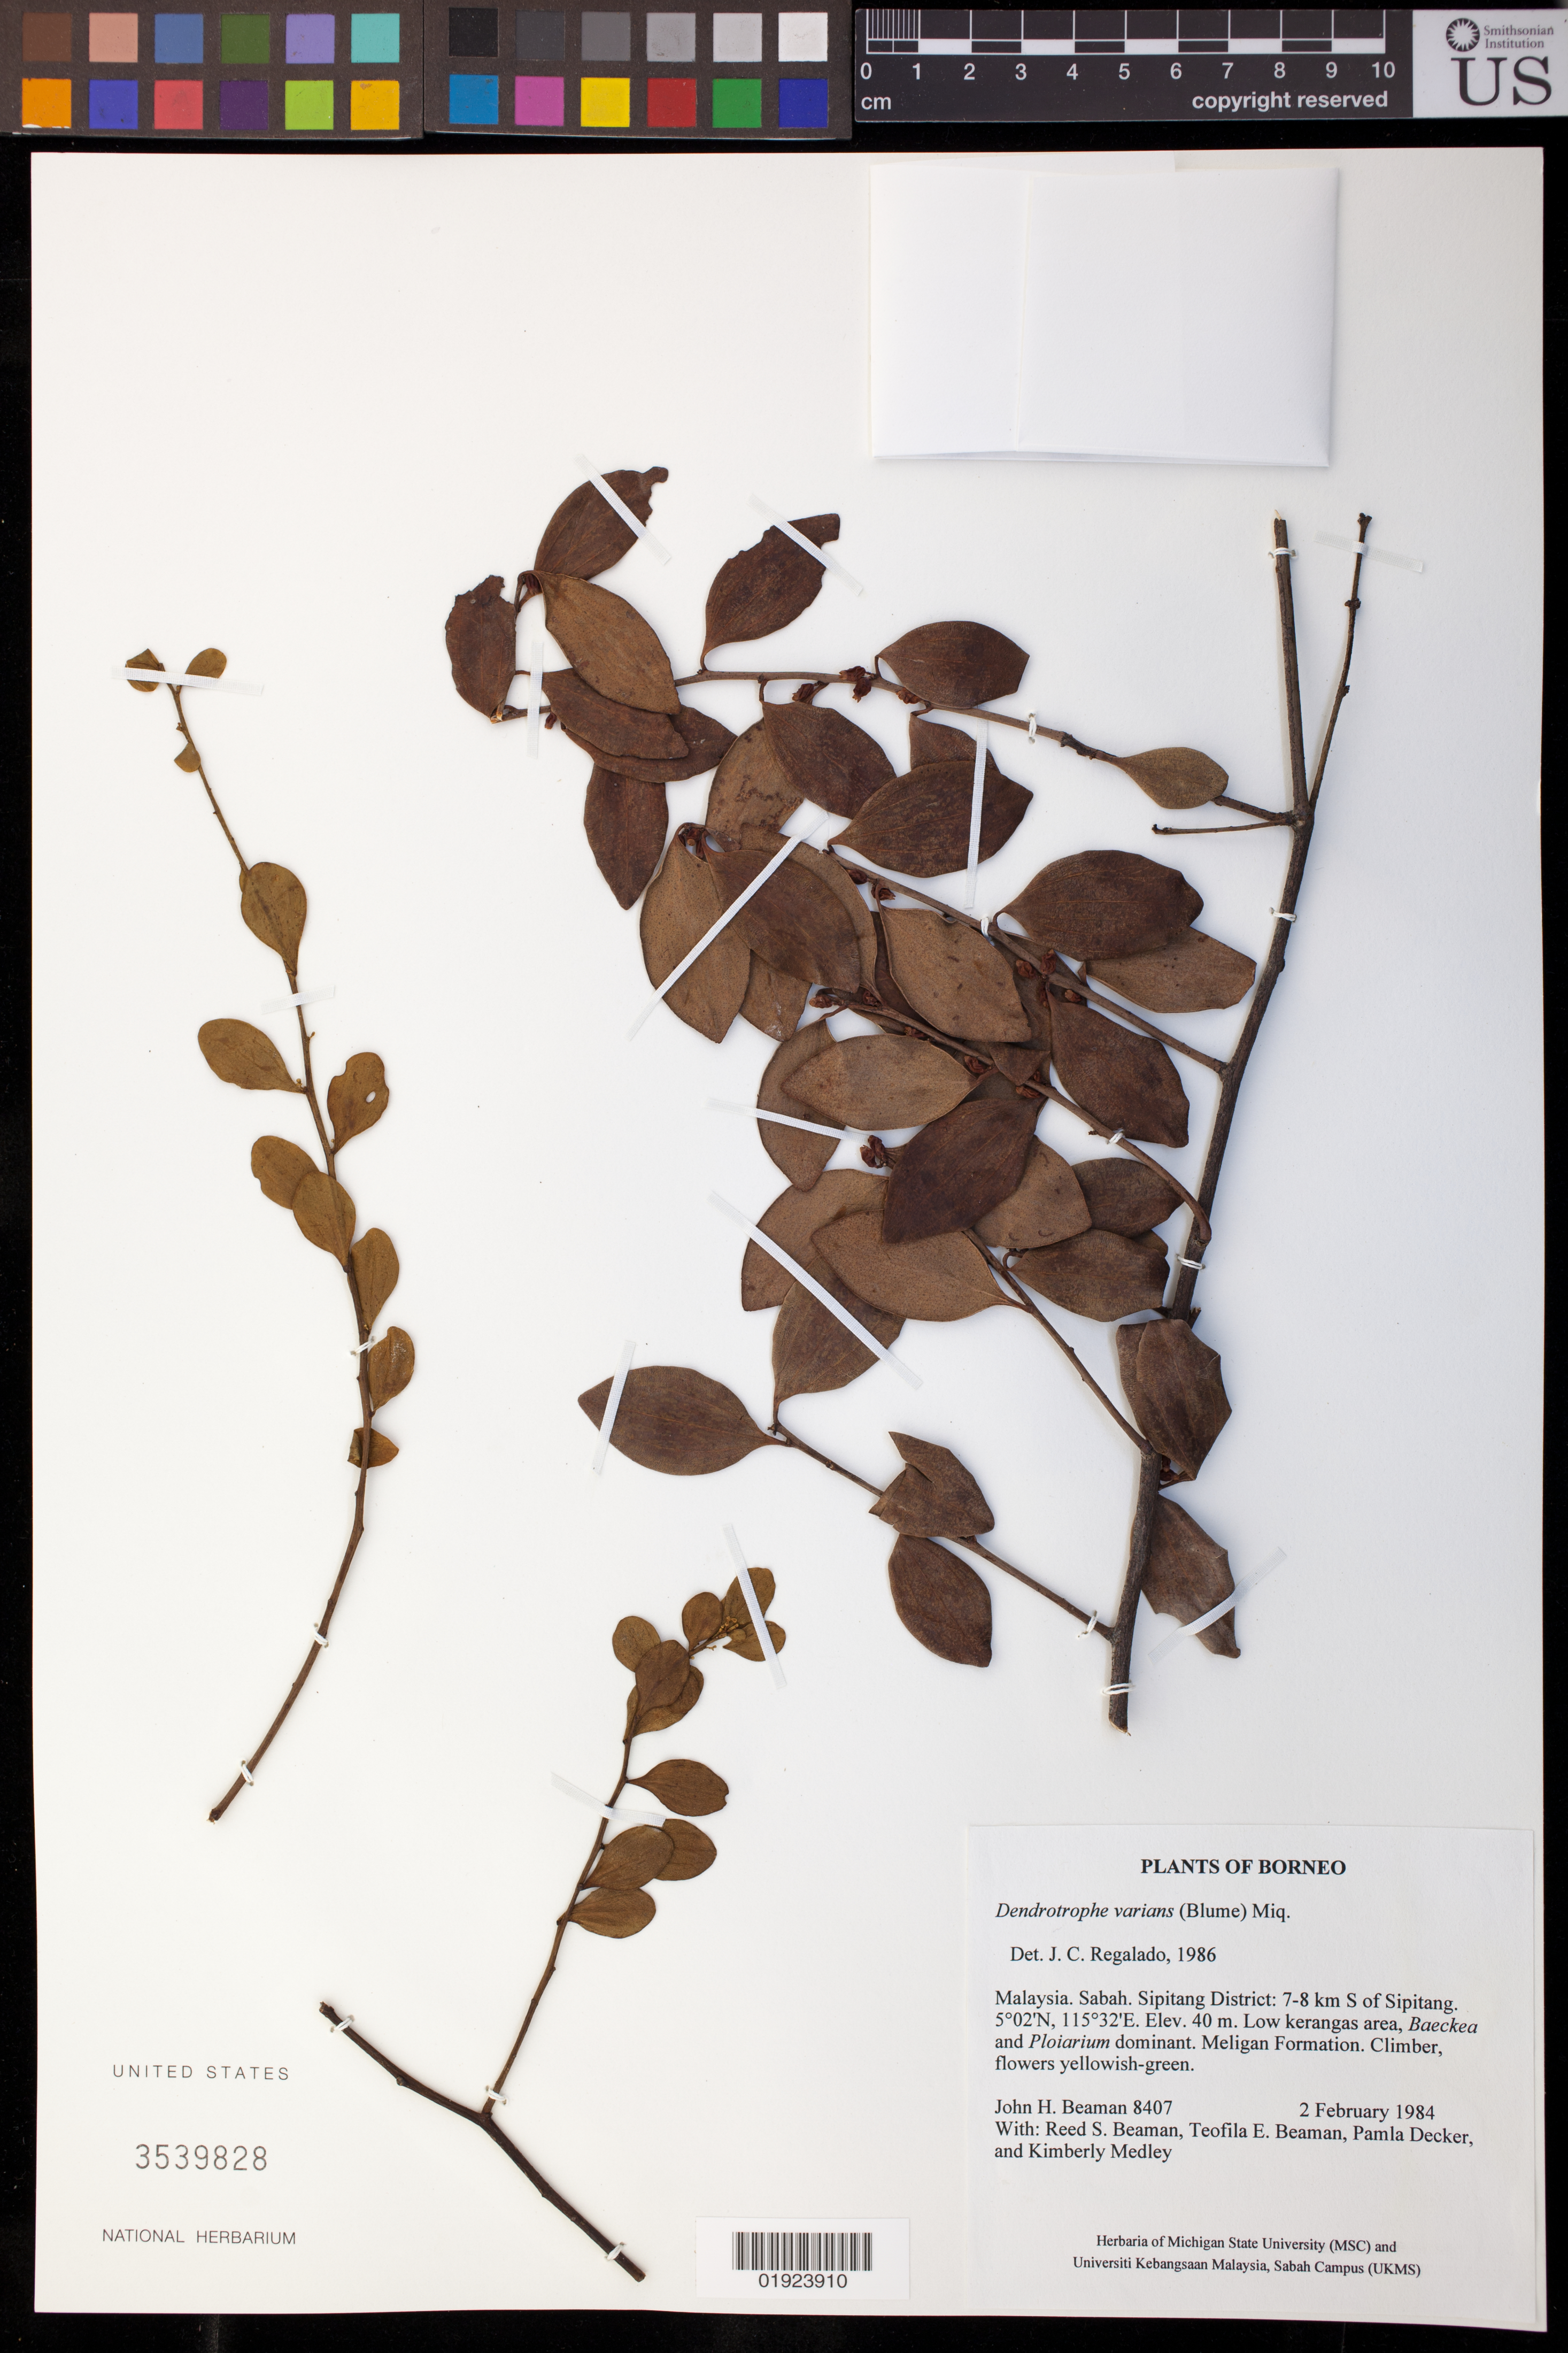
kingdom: Plantae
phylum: Tracheophyta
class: Magnoliopsida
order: Santalales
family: Amphorogynaceae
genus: Dendrotrophe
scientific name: Dendrotrophe varians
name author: (Blume) Miq.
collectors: J. H. Beaman, R. S. Beaman, T. E. Beaman, P. Decker & K. Medley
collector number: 8407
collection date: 1984-02-02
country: Malaysia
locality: Sipitang District: 7-8 km S of Sipitang.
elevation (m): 40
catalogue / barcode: US 3539828